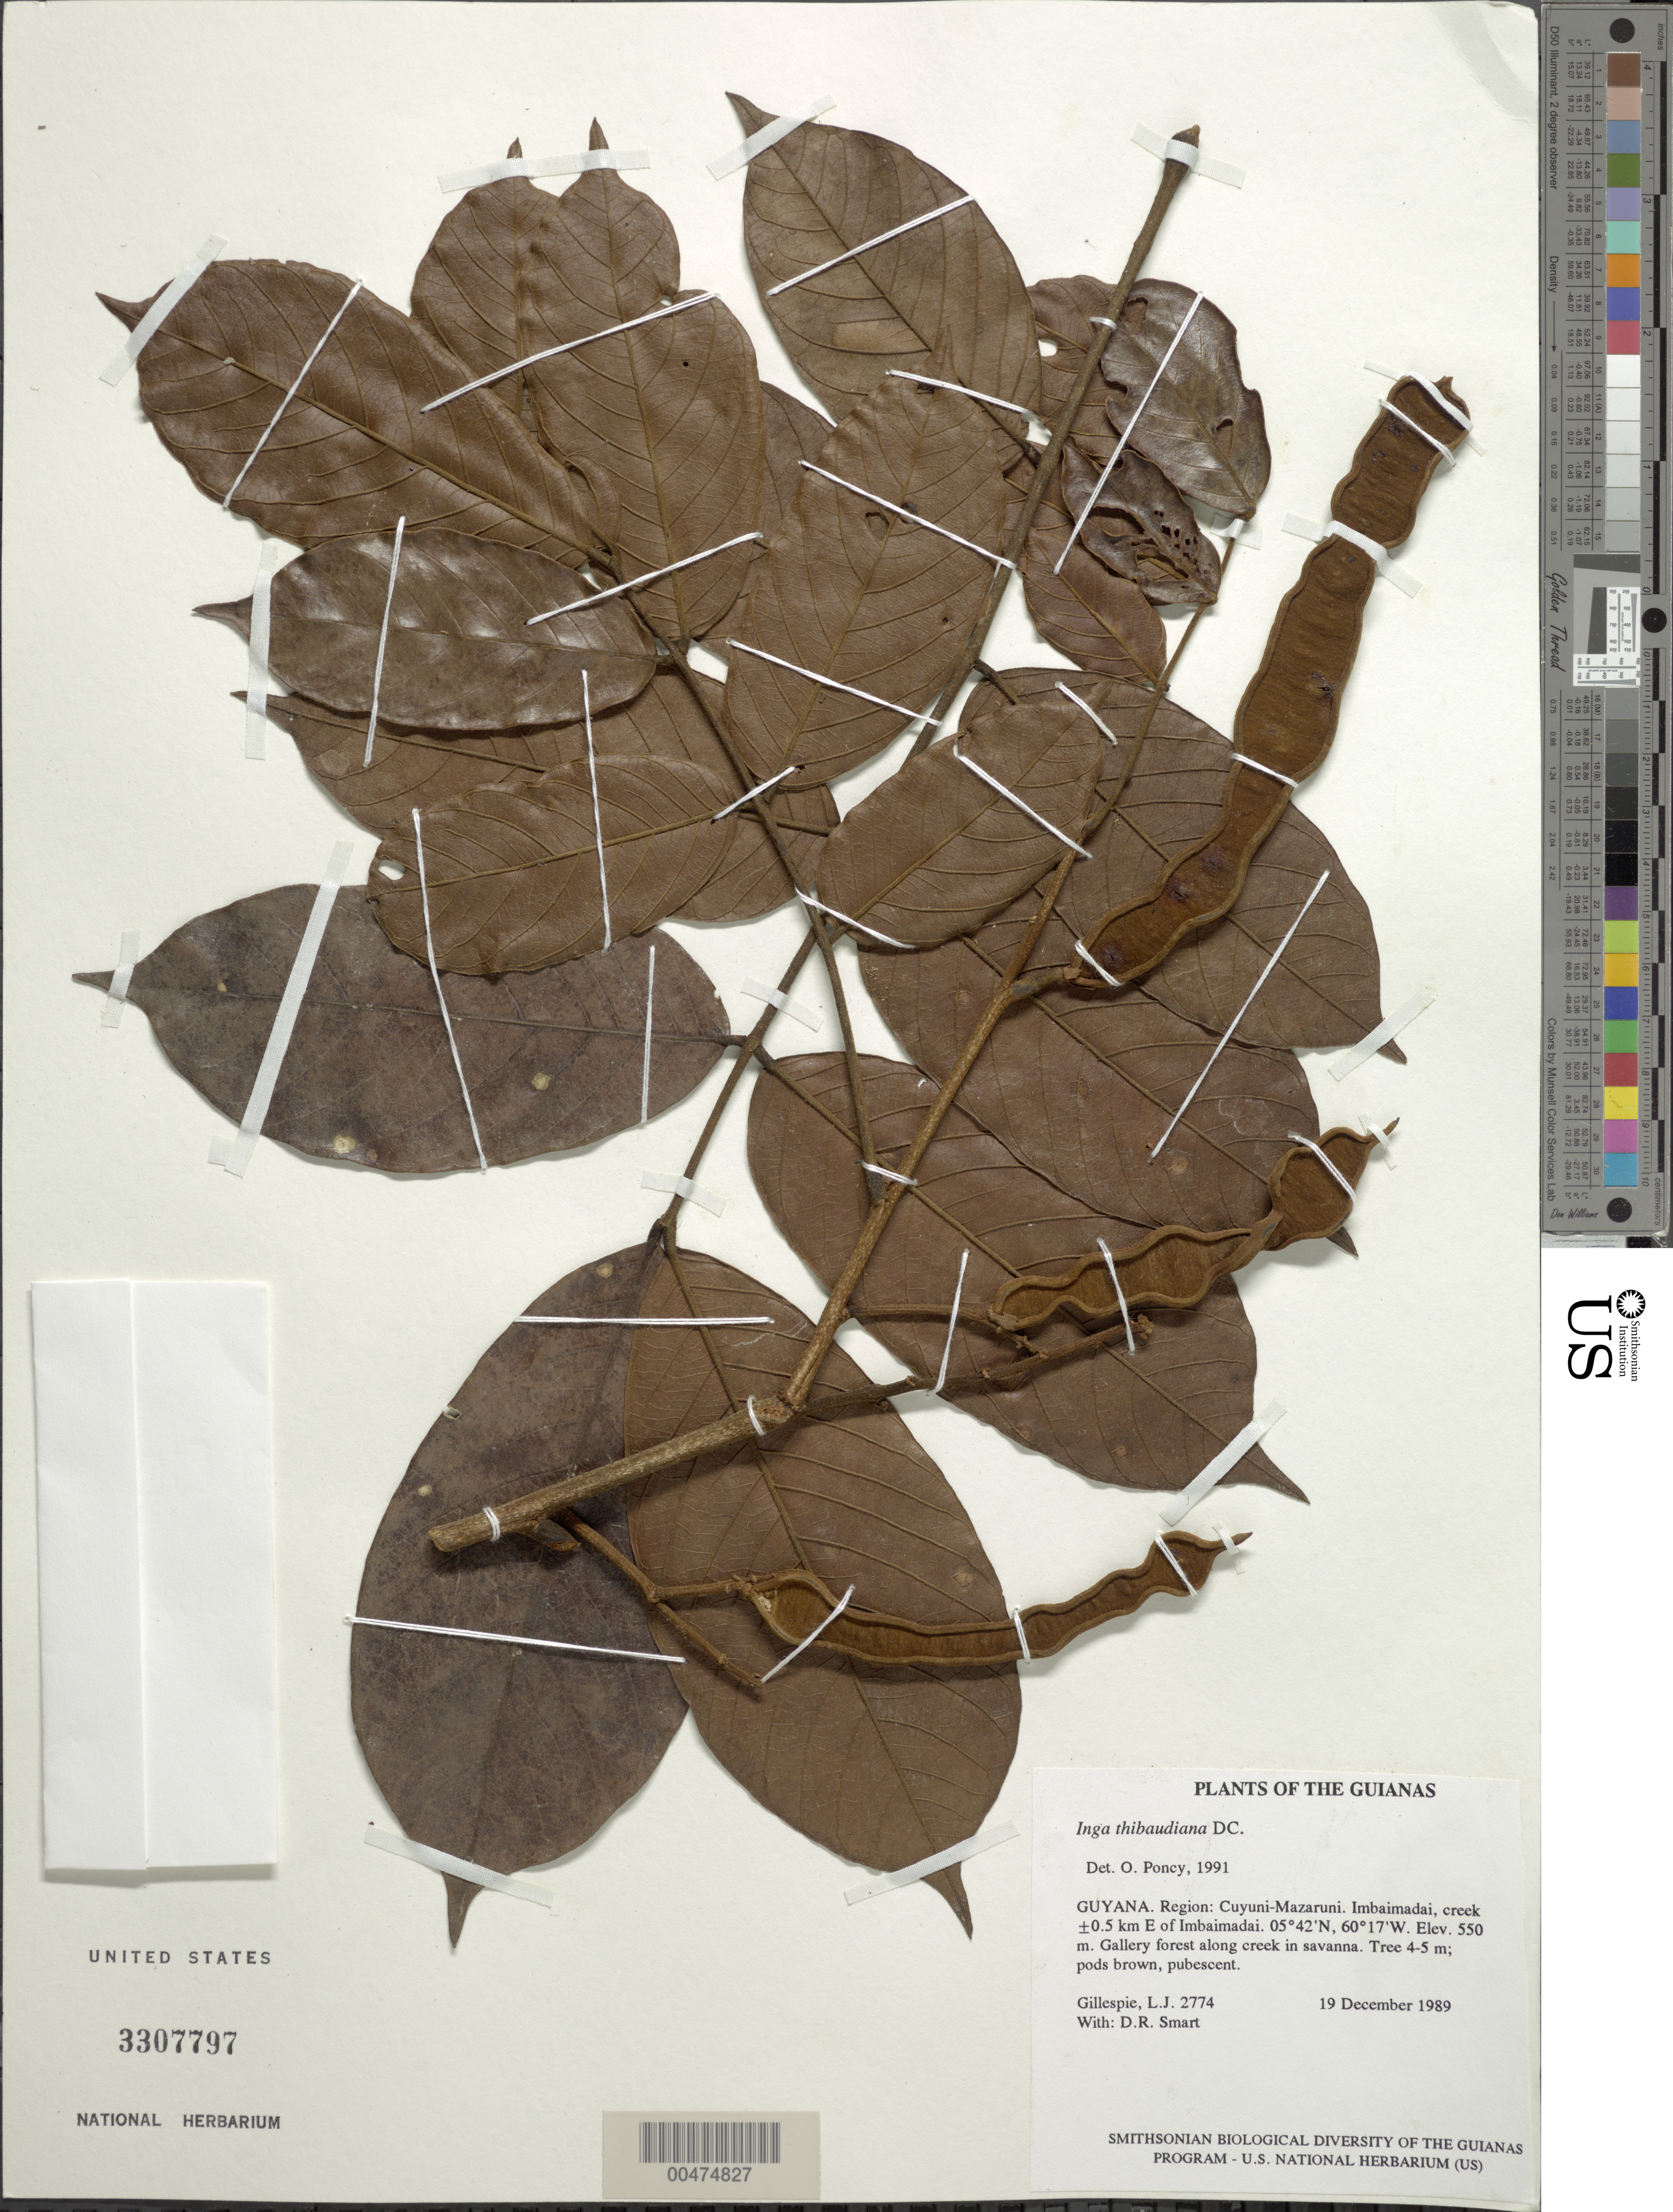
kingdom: Plantae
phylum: Tracheophyta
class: Magnoliopsida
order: Fabales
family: Fabaceae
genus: Inga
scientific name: Inga thibaudiana subsp. thibaudiana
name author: DC.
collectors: L. J. Gillespie & D. R. Smart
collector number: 2774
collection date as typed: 19 December 1989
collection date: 1989-12-19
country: Guyana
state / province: Cuyuni-Mazaruni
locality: Imbaimadai, creek ±0.5 km E of Imbaimadai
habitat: Gallery forest along creek in savanna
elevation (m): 550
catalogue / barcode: US 3307797